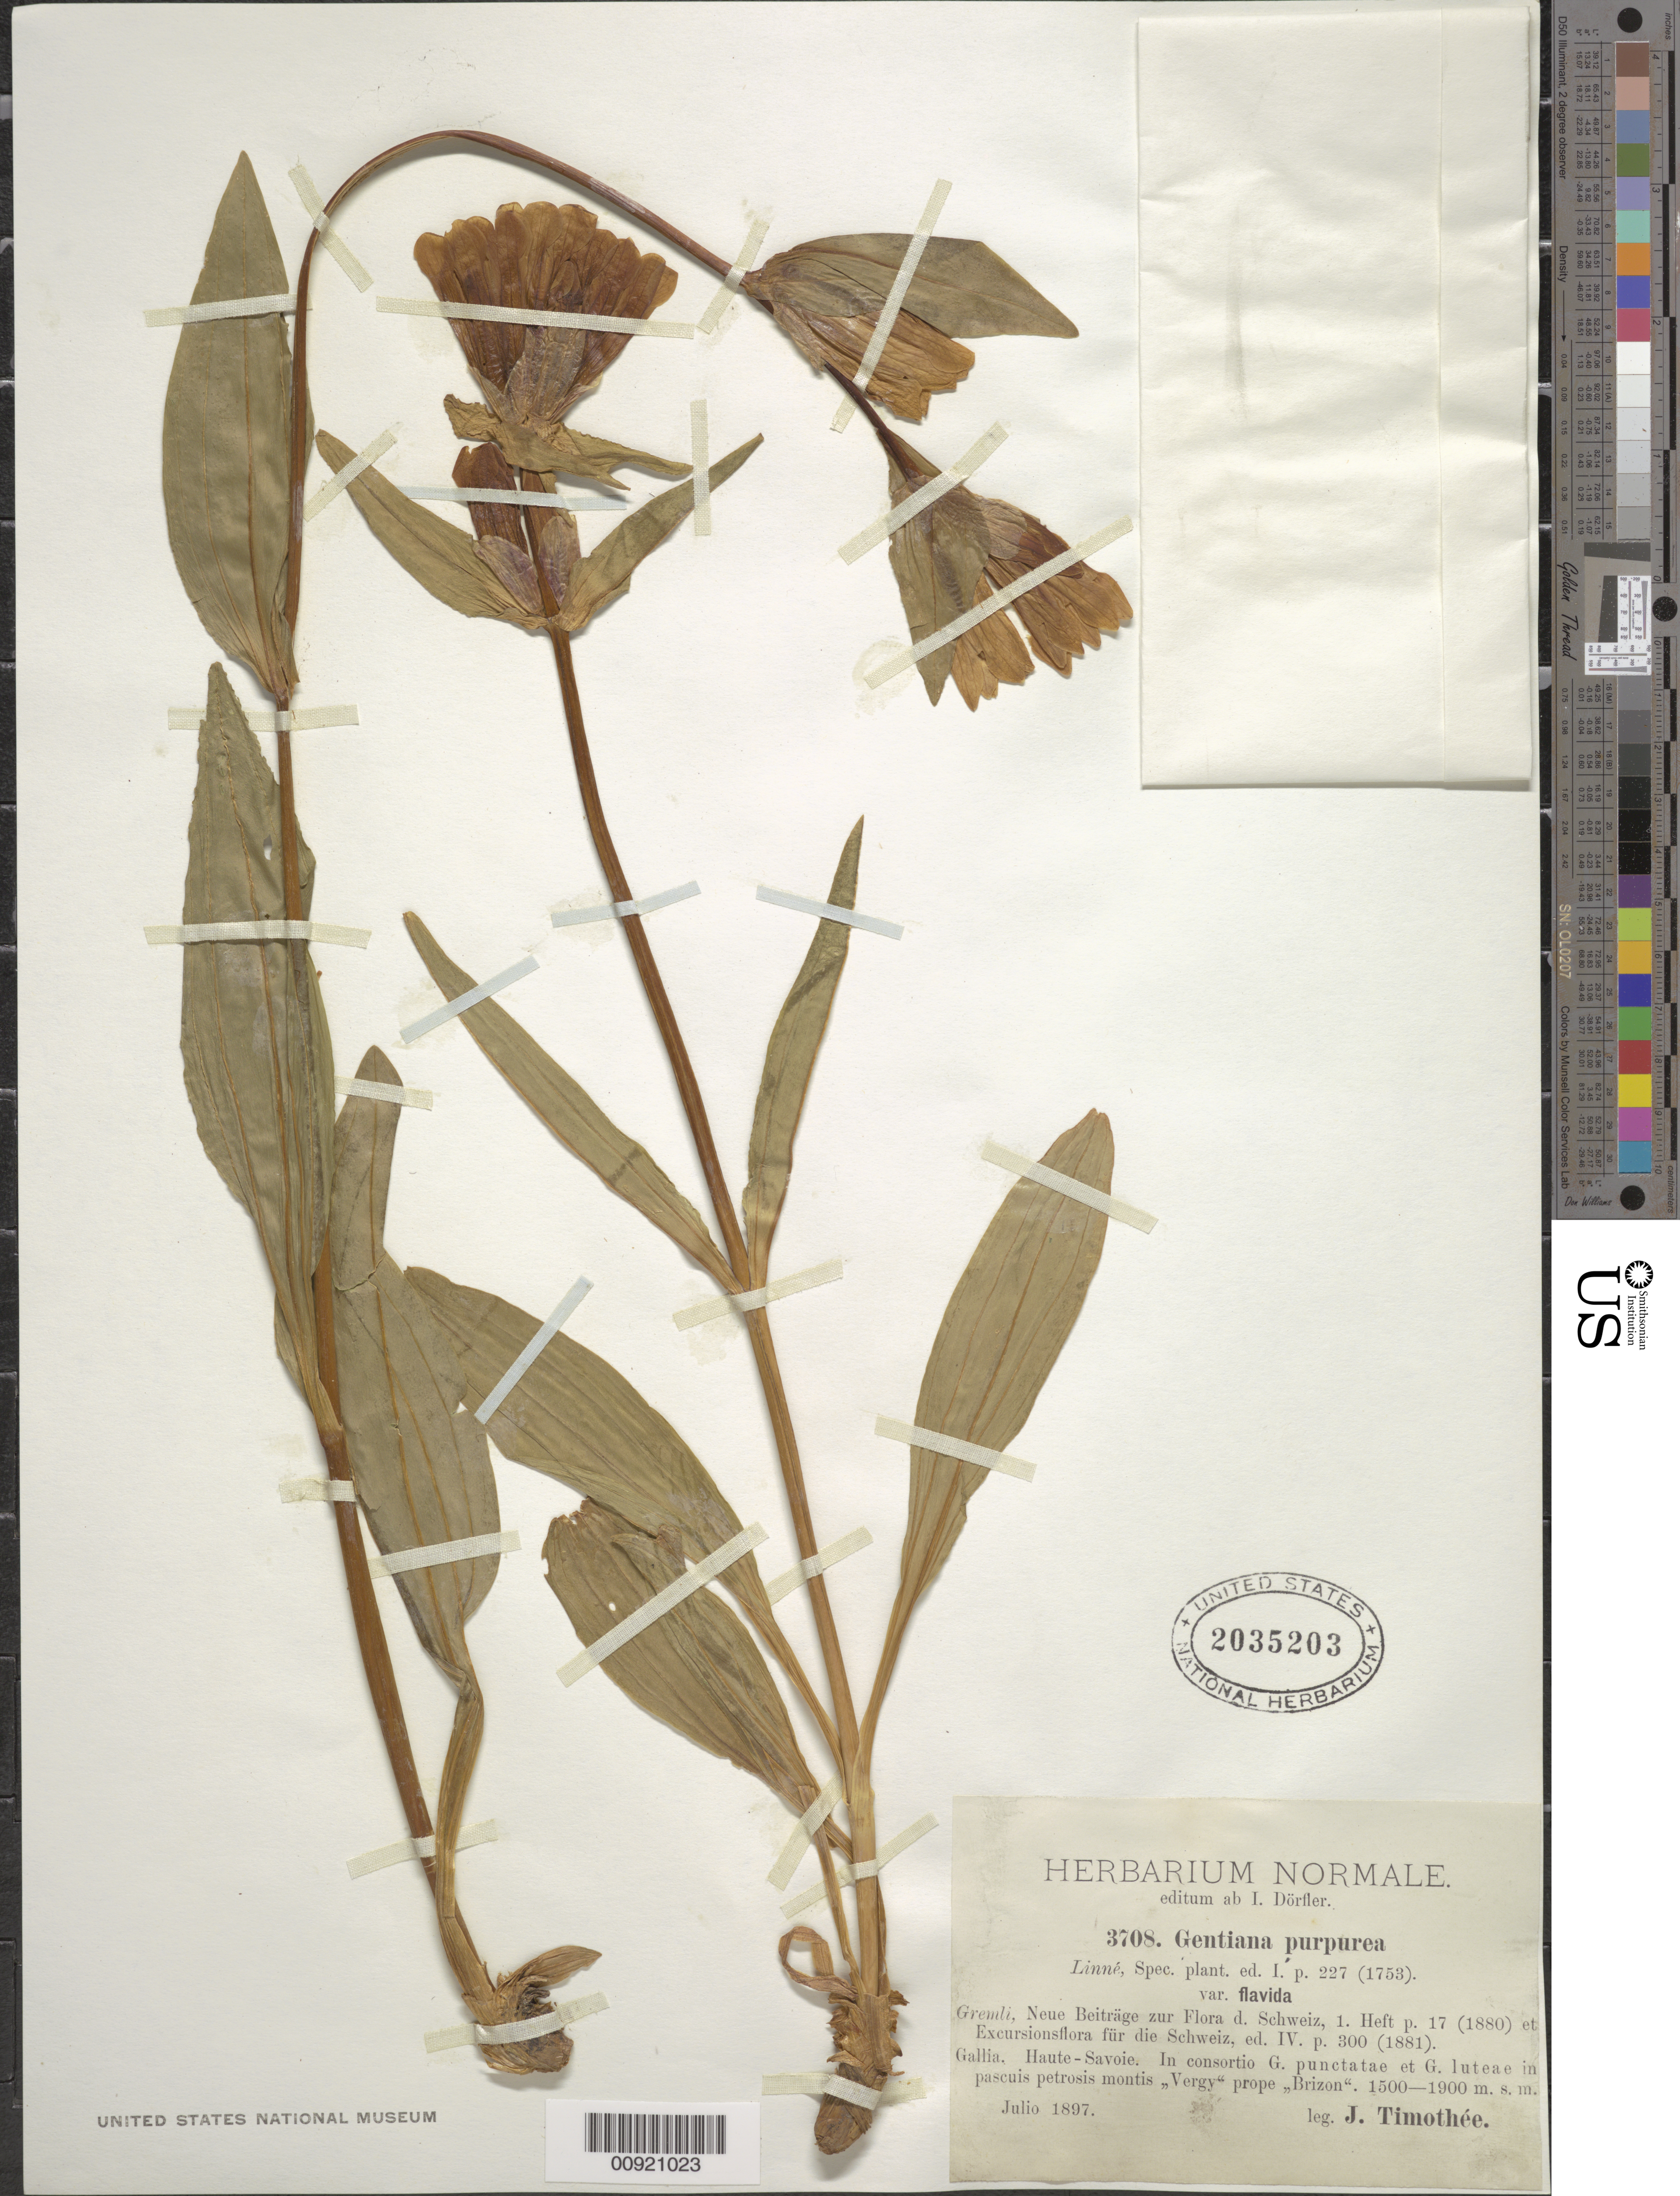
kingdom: Plantae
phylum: Tracheophyta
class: Magnoliopsida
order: Gentianales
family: Gentianaceae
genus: Gentiana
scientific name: Gentiana purpurea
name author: L.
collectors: Timothée, J.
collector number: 3708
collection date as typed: Jul 1897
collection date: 1897-07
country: France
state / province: Auvergne-Rhône-Alpes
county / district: Haute-Savoie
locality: Haute-Savoie. In consortio G. punctatae et G. luteae in pascuis petrosis montis " Vergy" prope "Brizon"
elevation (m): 1500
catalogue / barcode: US 2035203